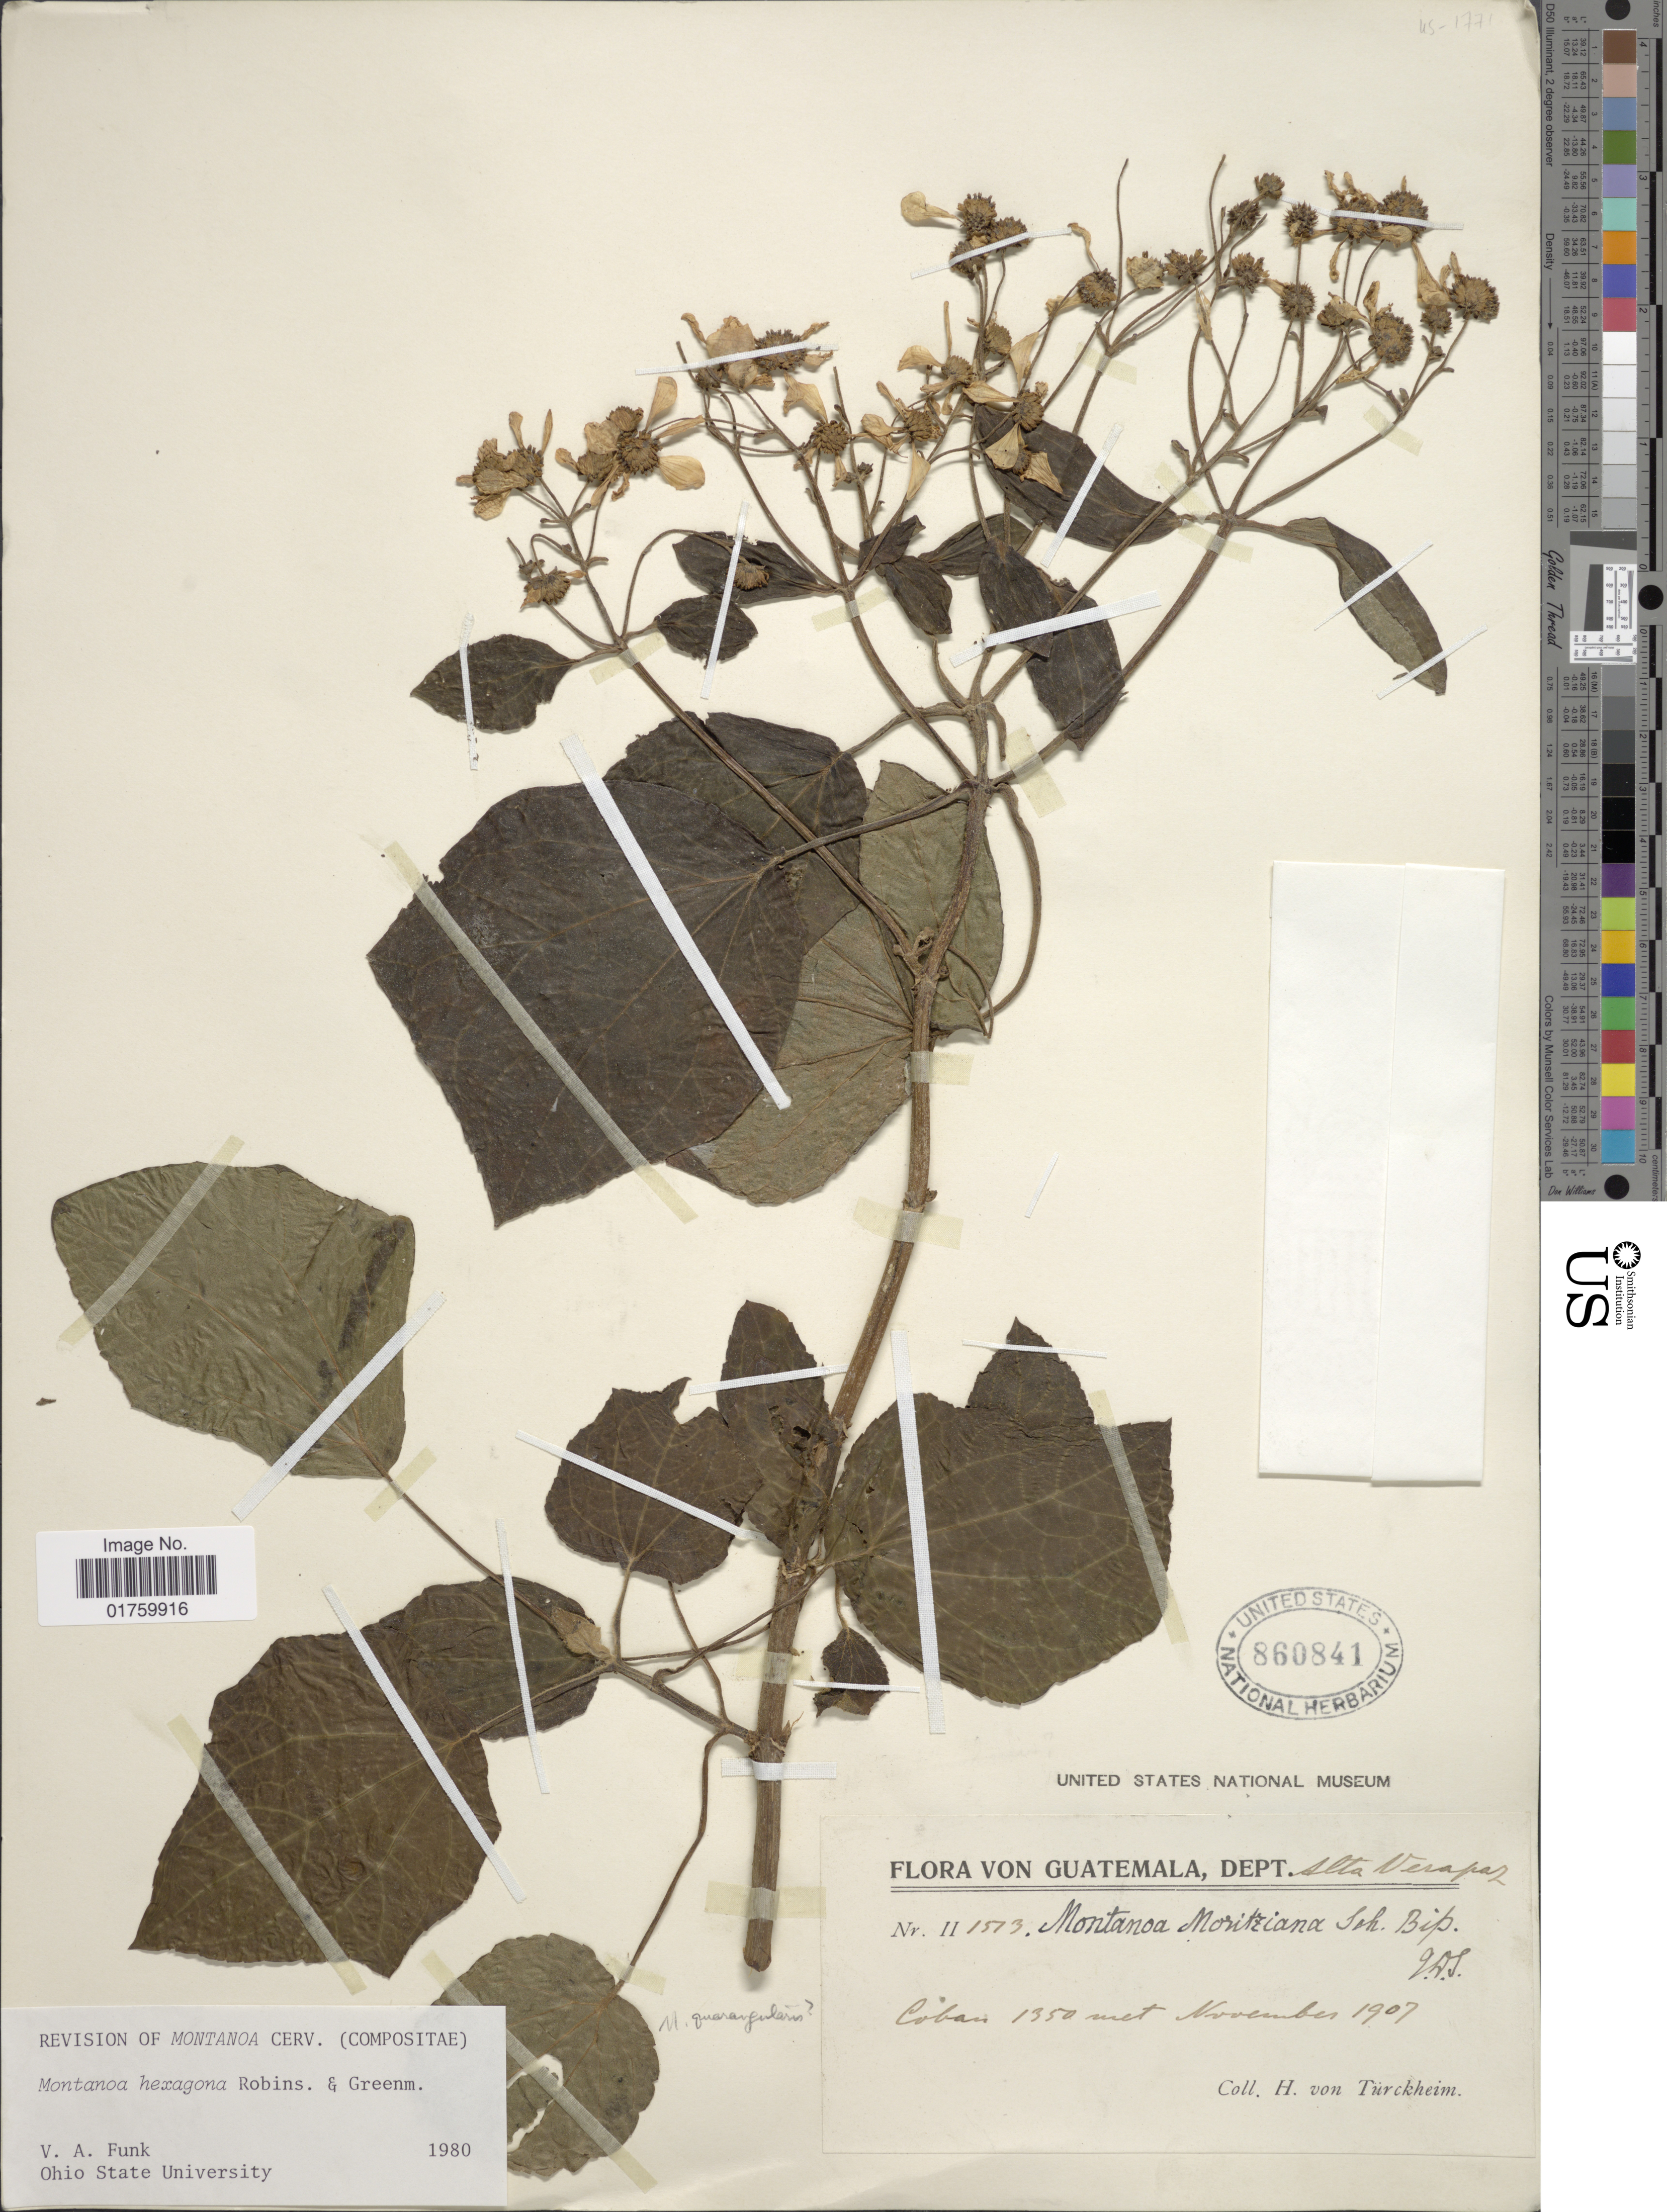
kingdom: Plantae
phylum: Tracheophyta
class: Magnoliopsida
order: Asterales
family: Asteraceae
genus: Montanoa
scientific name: Montanoa hexagona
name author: B.L. Rob. & Greenm.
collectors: H. von Türckheim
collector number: II1513*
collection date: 1907-11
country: Guatemala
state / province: Alta Verapaz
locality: Coban.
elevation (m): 1350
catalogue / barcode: US 860841